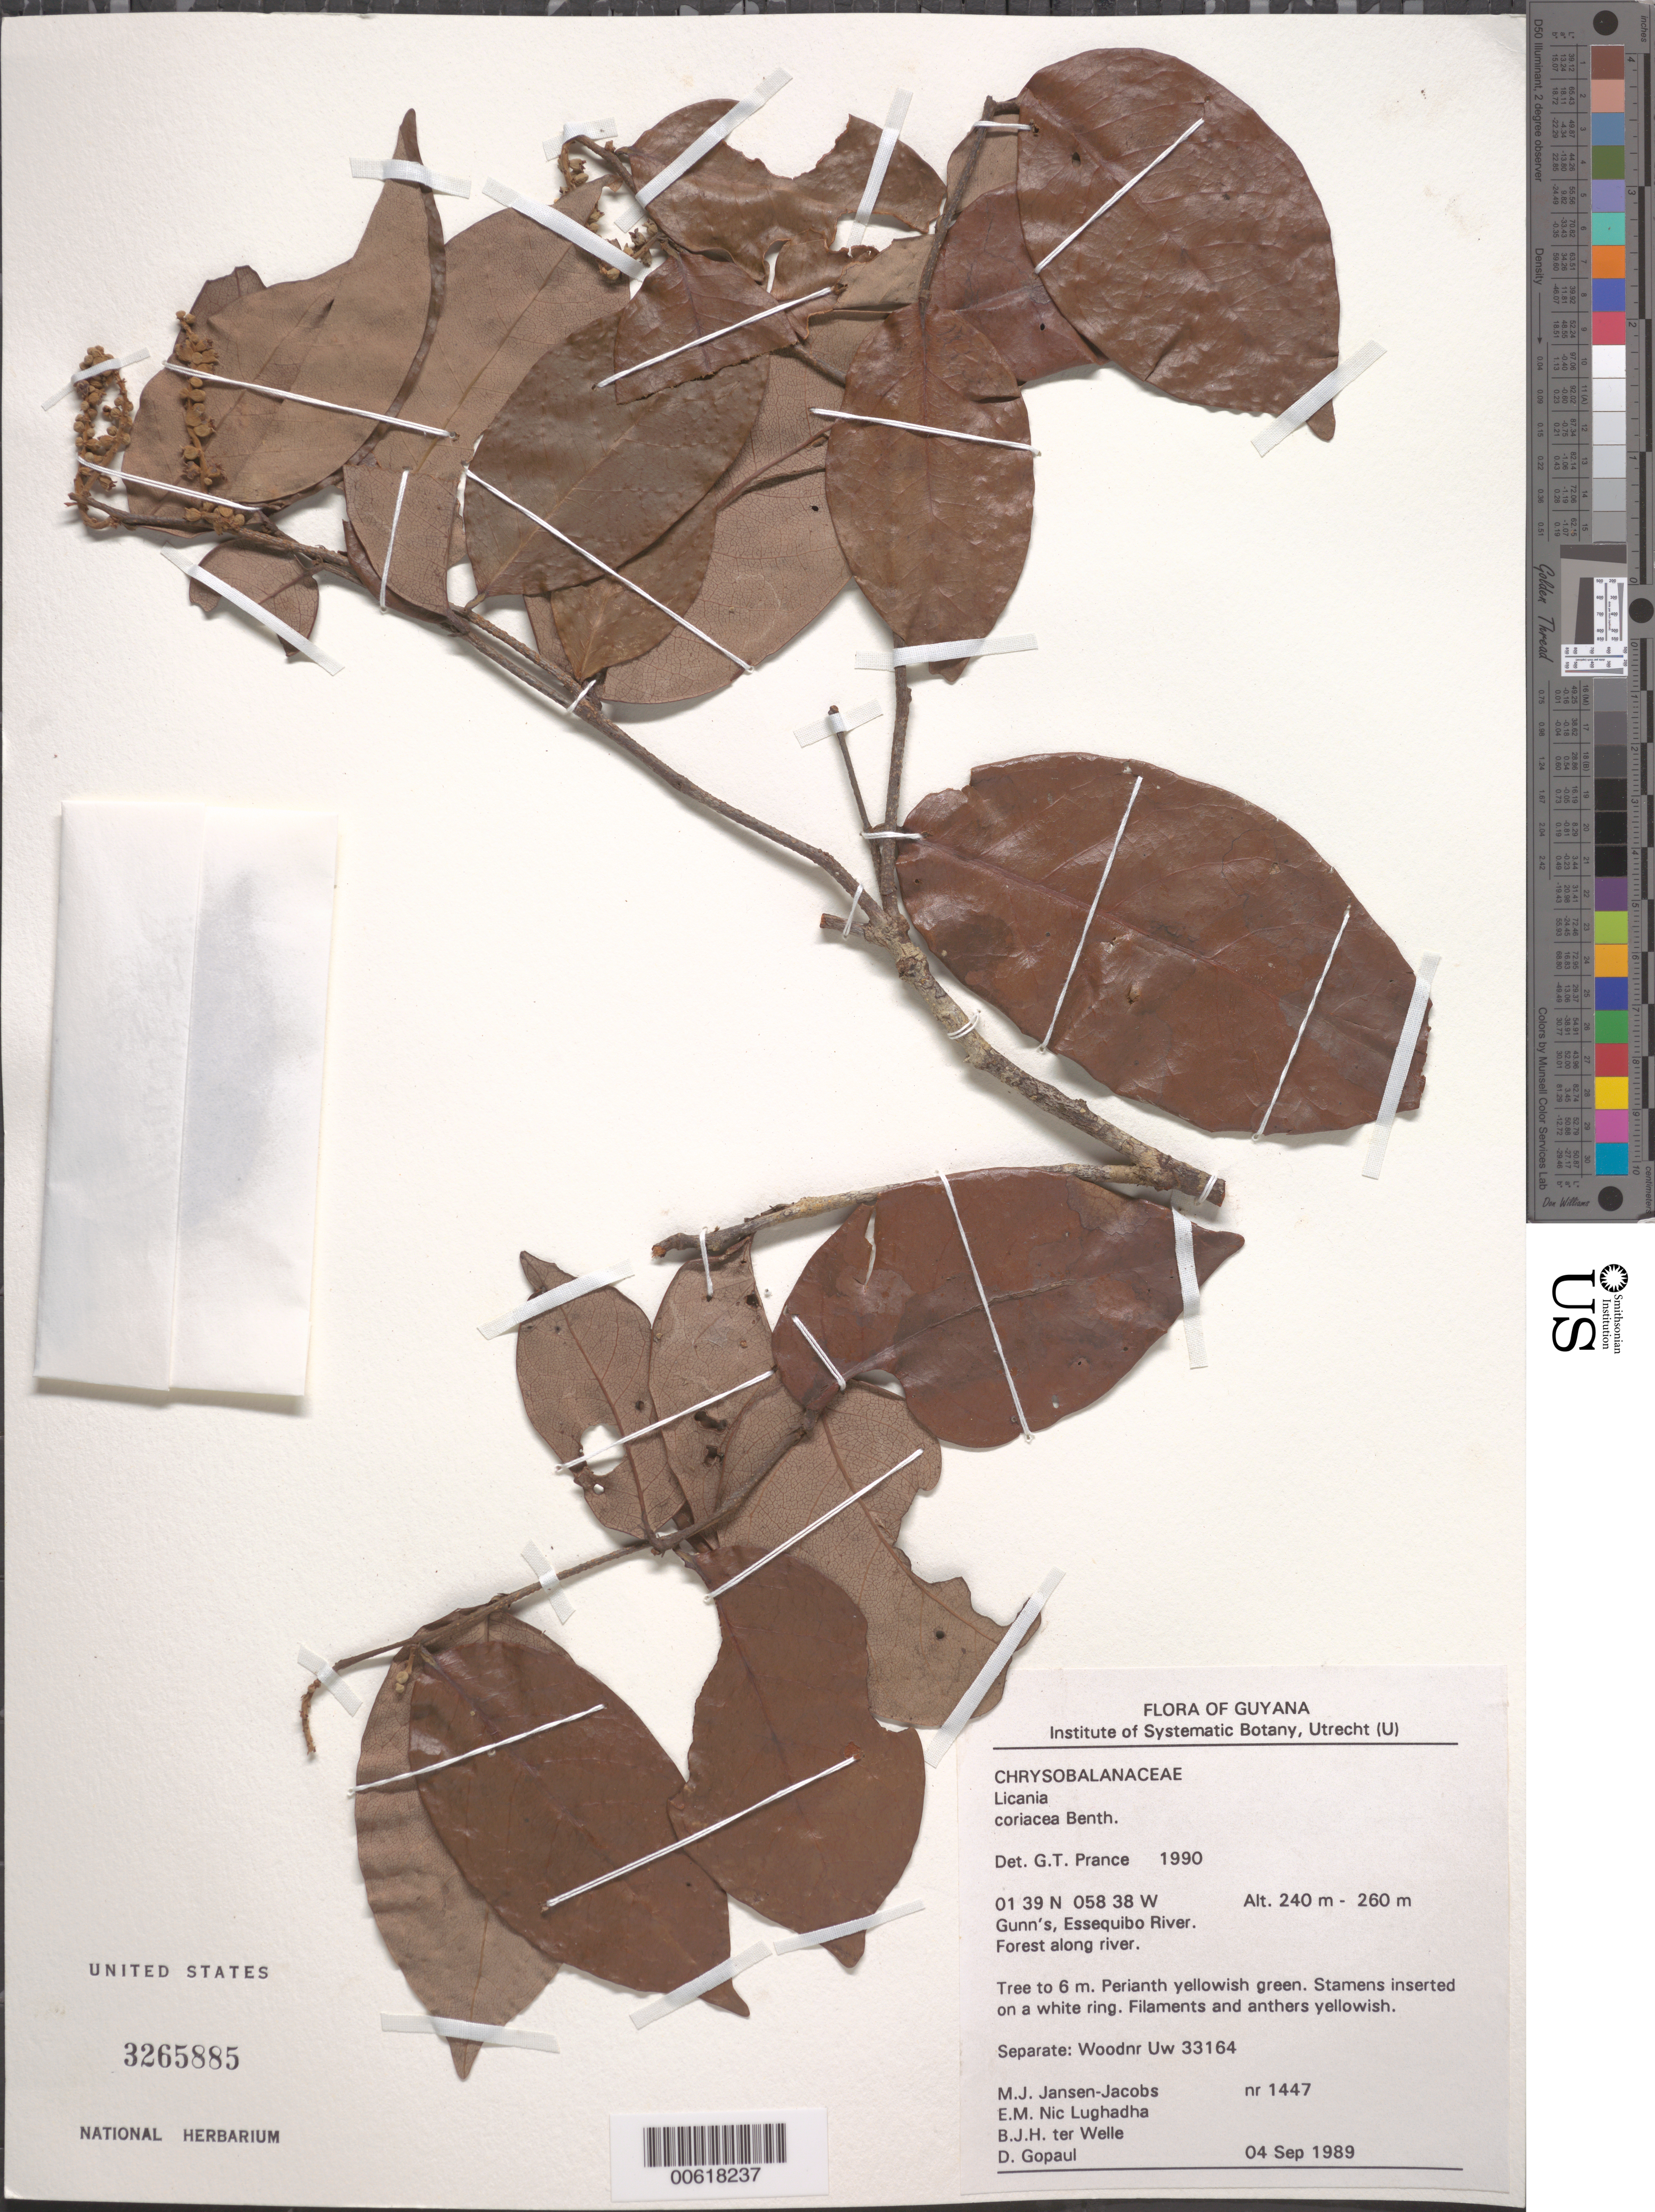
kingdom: Plantae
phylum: Tracheophyta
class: Magnoliopsida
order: Malpighiales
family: Chrysobalanaceae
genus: Licania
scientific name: Licania coriacea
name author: Benth.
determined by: Prance, G. T.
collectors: M. J. Jansen-Jacobs, E. Nic Lughadha, B. Welle & D. Gopaul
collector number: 1447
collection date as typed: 4-Sep-89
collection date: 1989-09-04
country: Guyana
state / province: U. Takutu-U. Essequibo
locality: Gunn's, Essequibo River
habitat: Forest along river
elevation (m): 240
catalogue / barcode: US 3265885